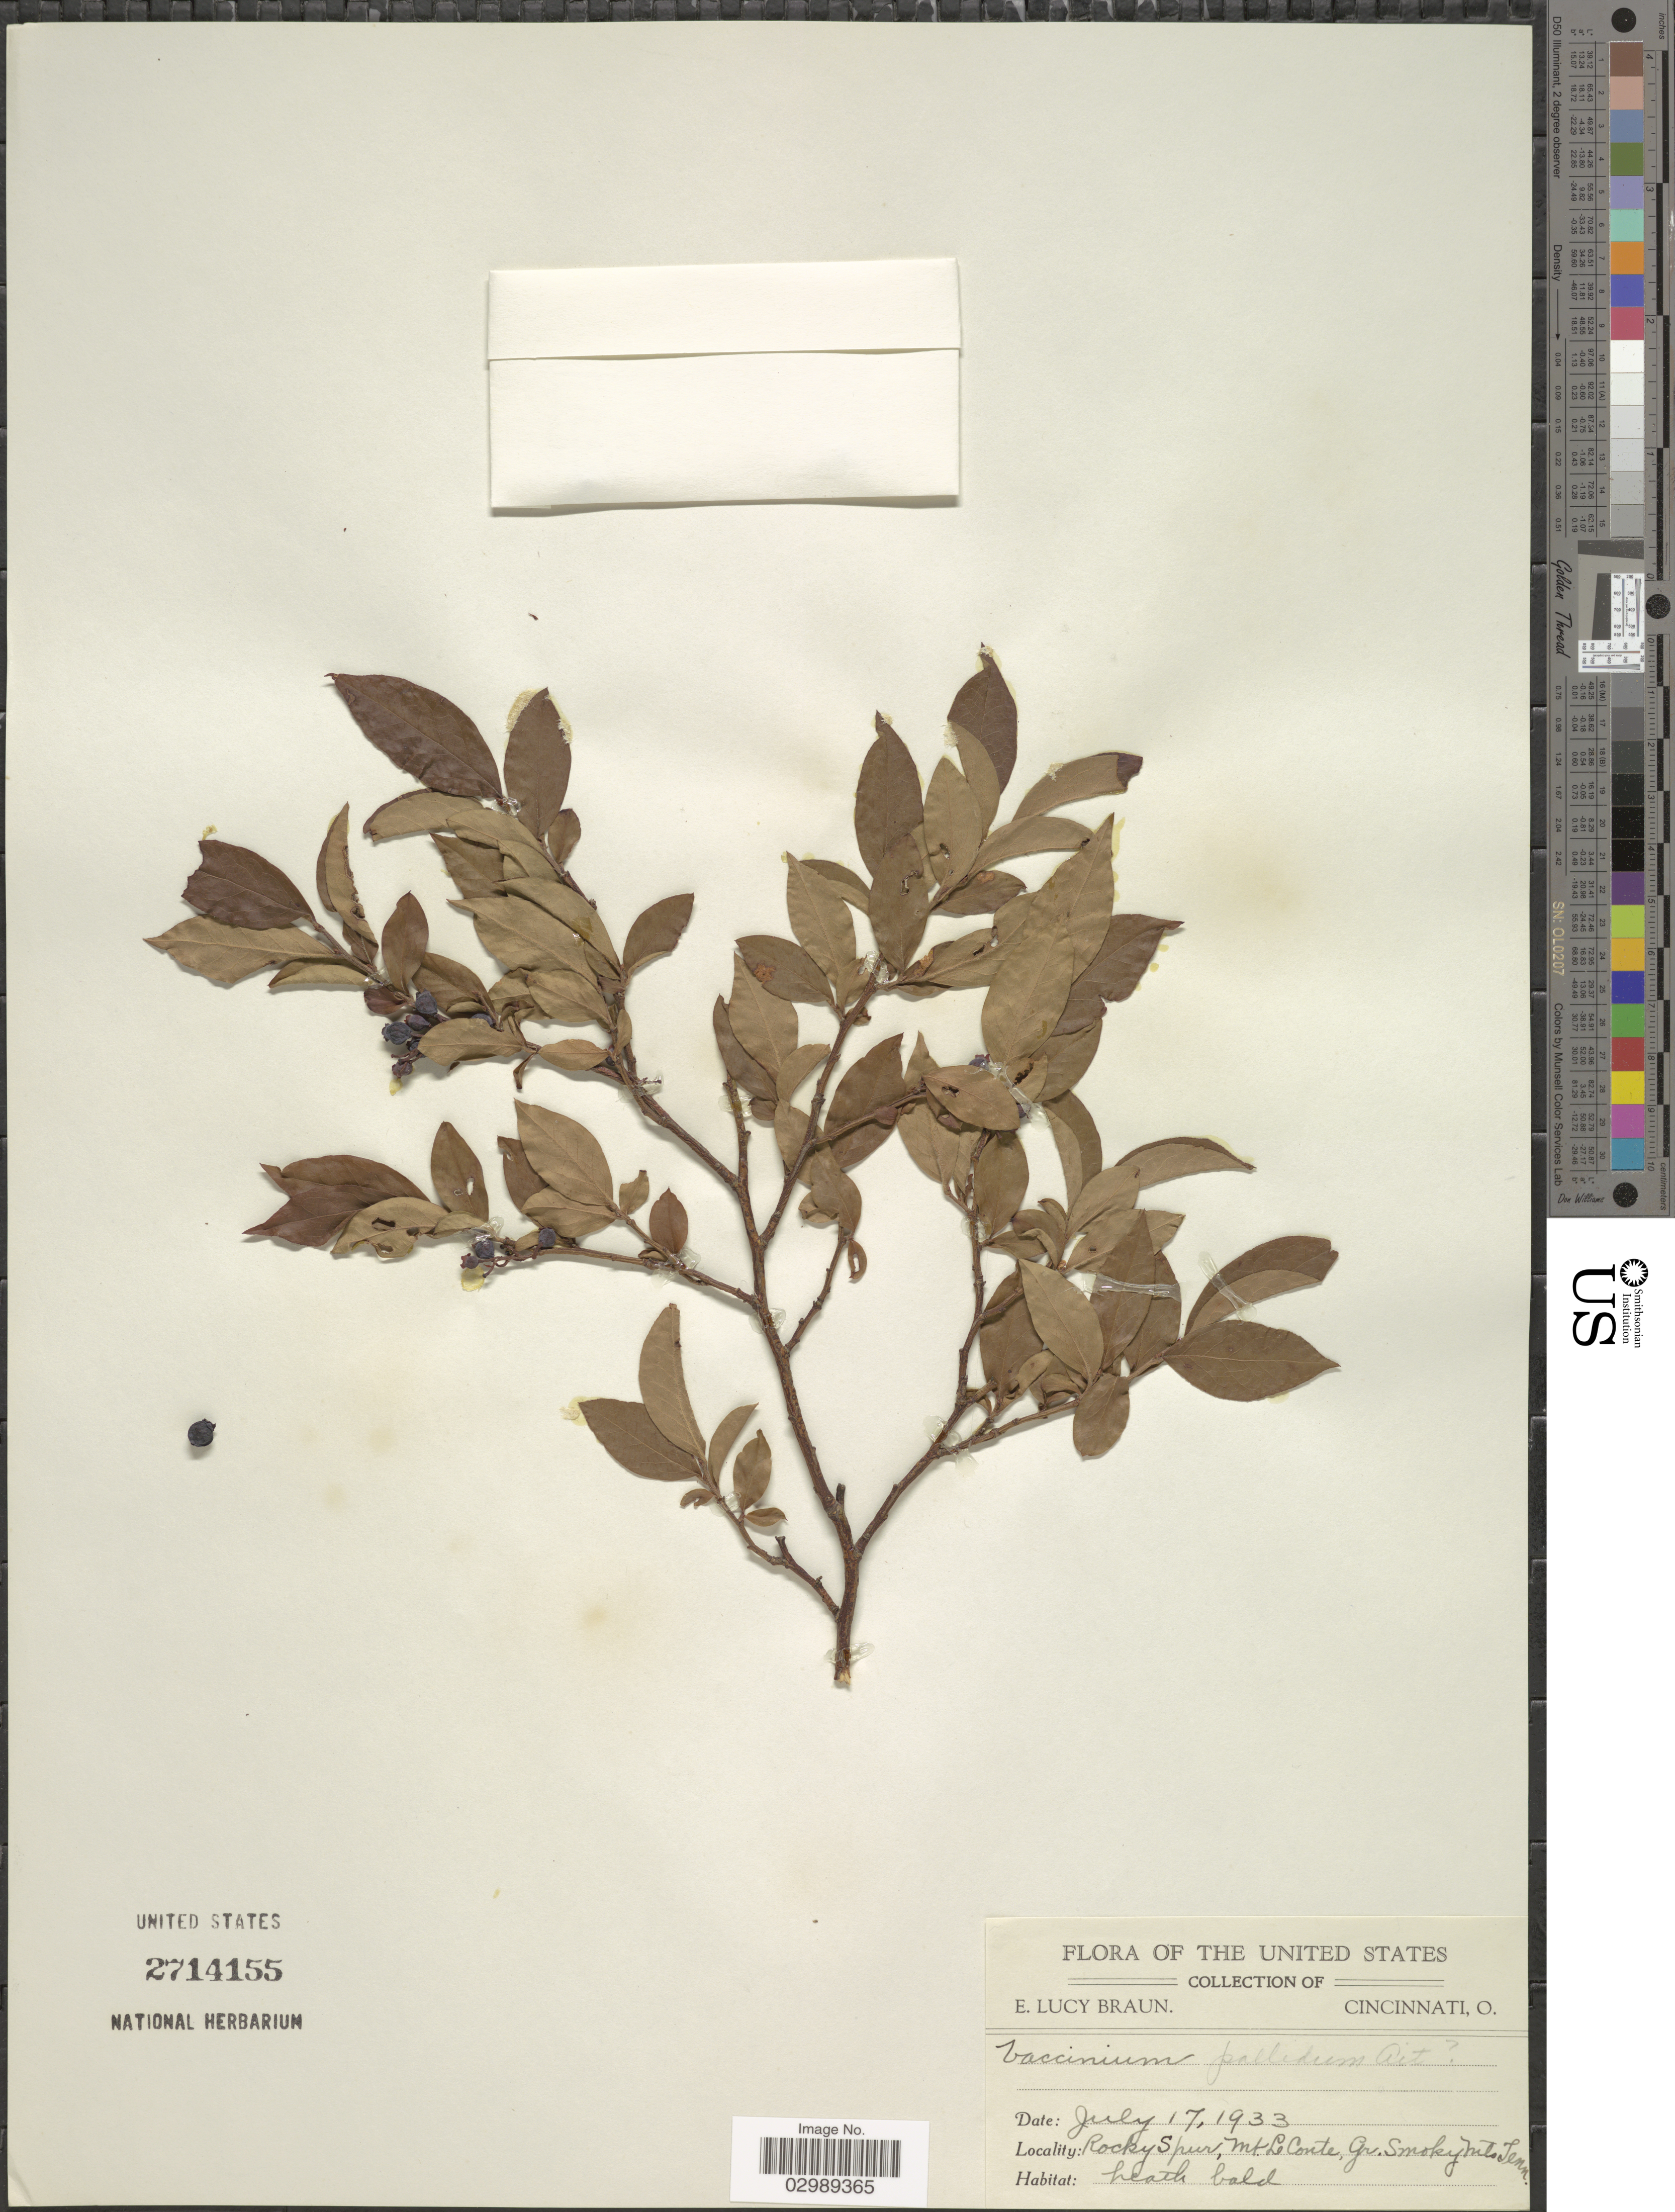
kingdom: Plantae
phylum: Tracheophyta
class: Magnoliopsida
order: Ericales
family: Ericaceae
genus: Vaccinium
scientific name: Vaccinium pallidum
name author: Aiton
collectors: E. L. Braun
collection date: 1933-07-17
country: United States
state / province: Tennessee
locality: Rocky Spur, mt Le Conte, Gr. Smoky Mts.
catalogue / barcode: US 2714155